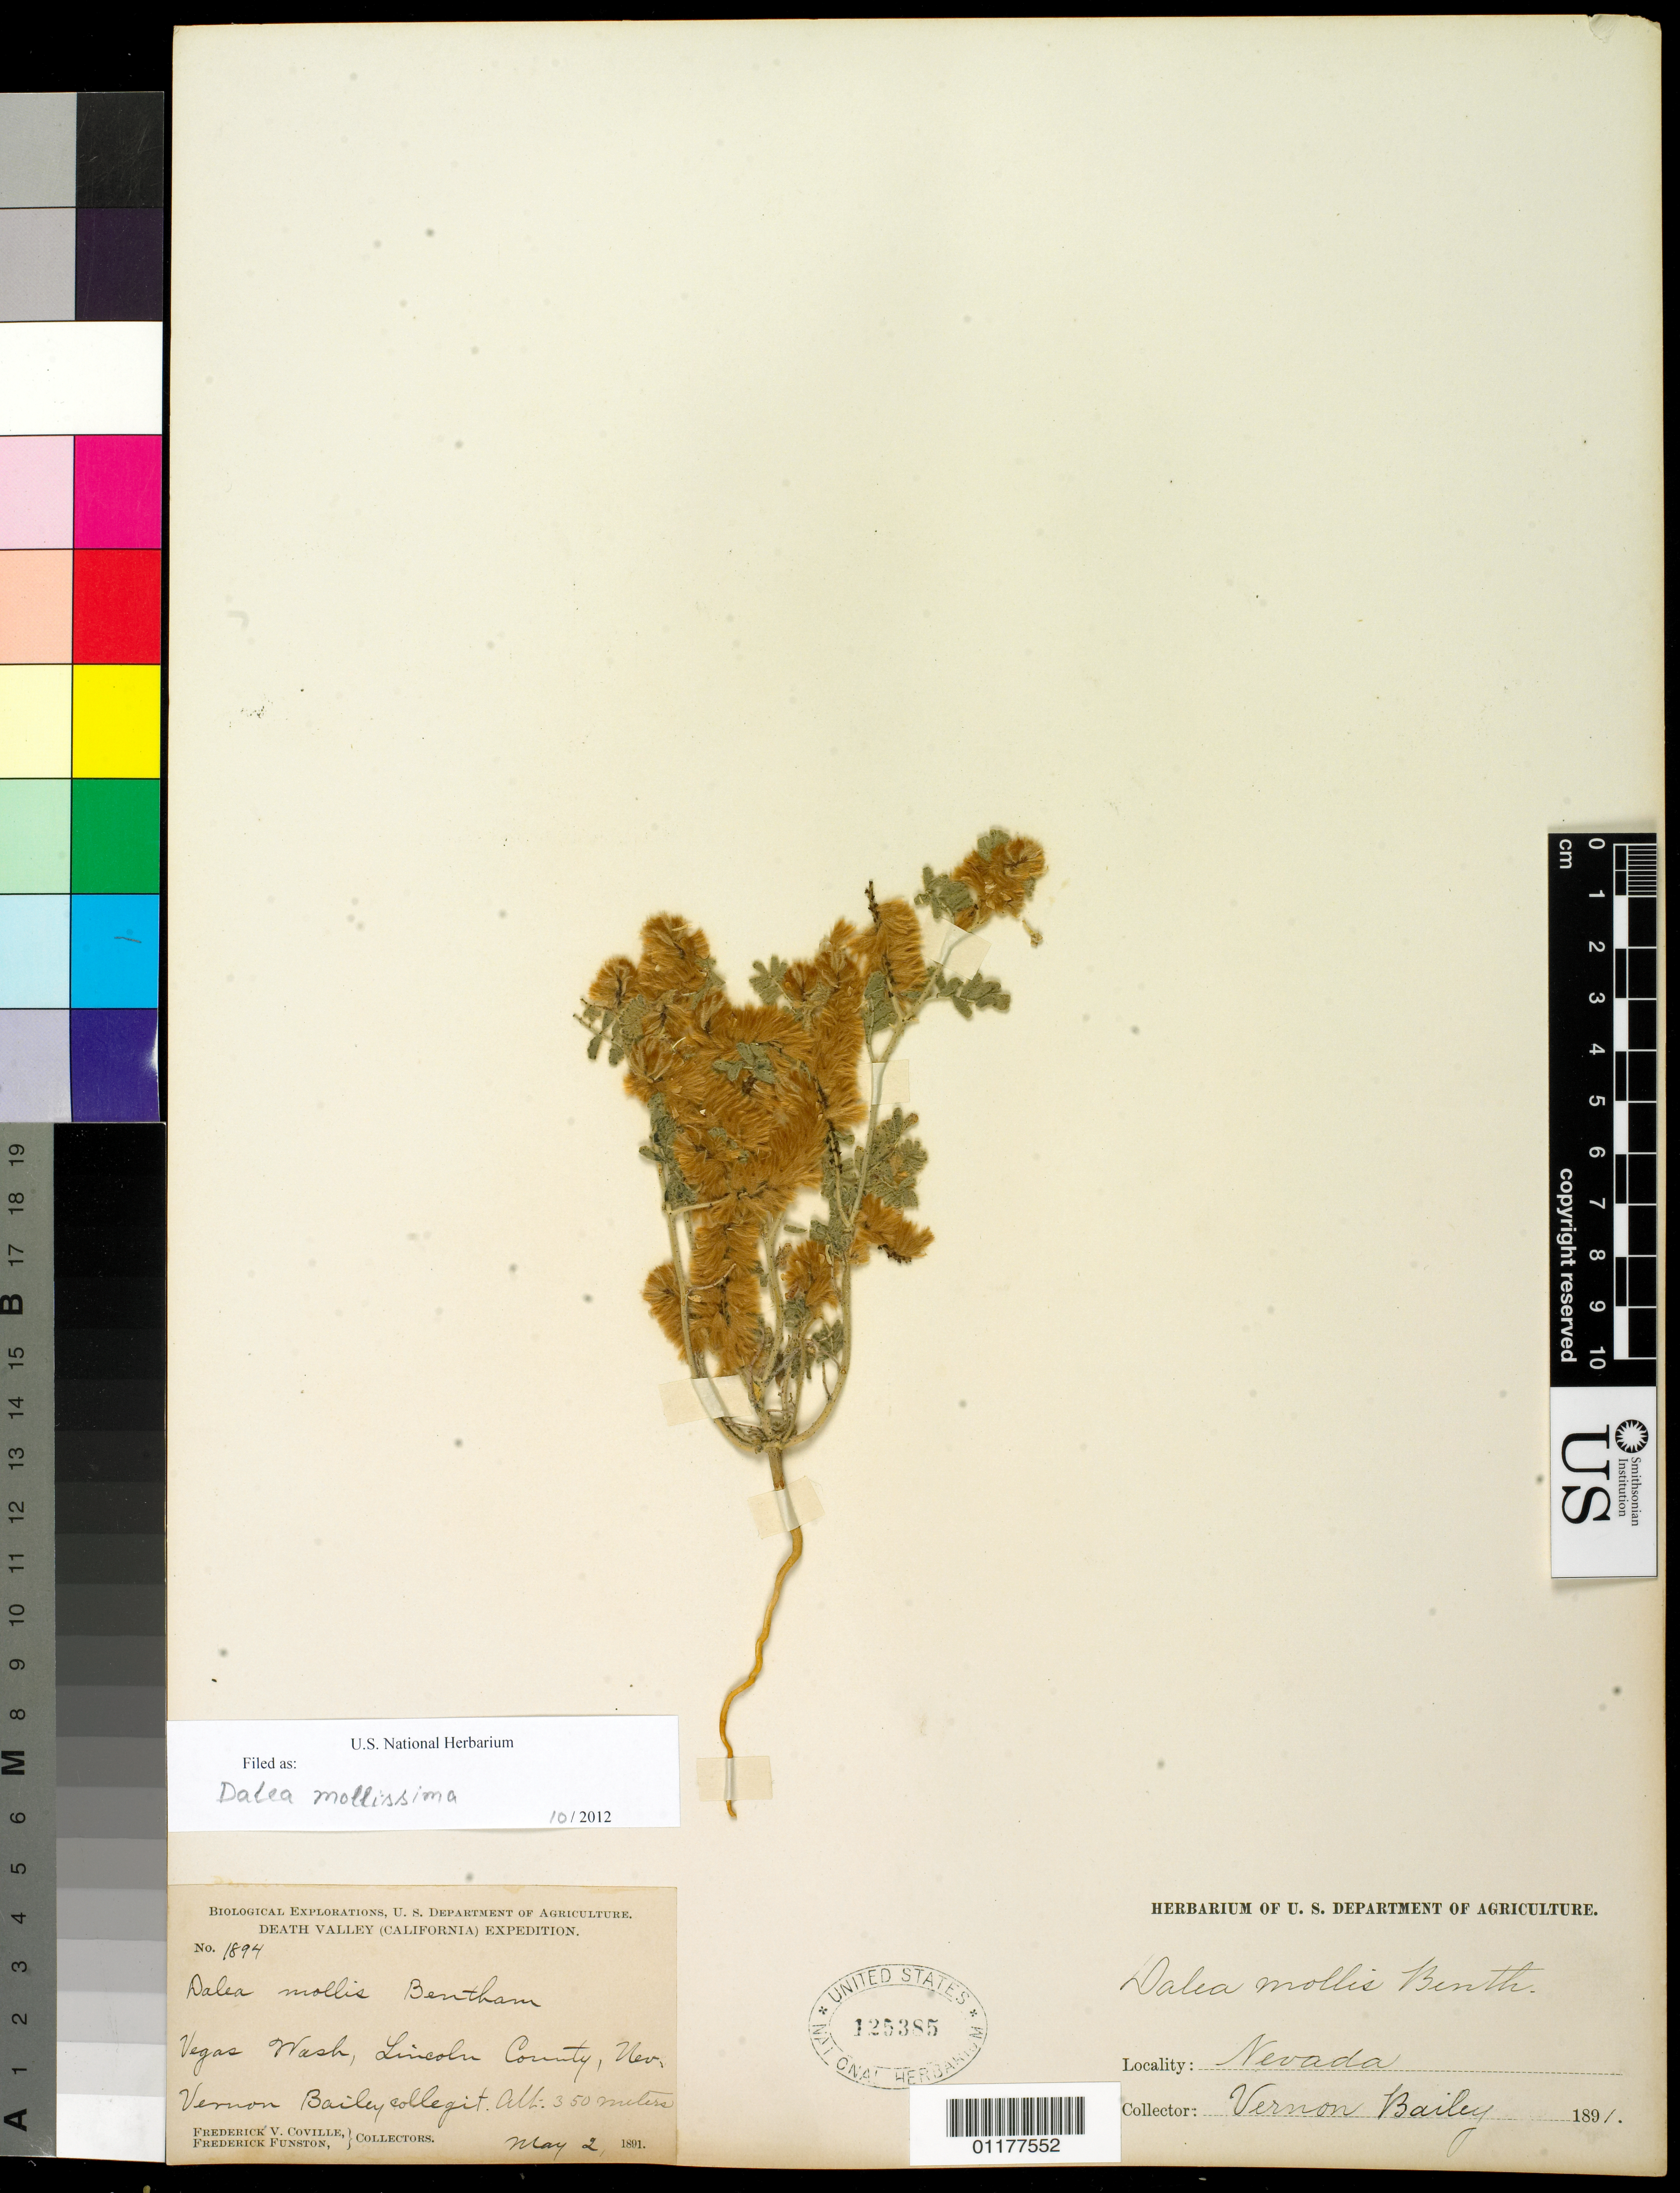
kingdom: Plantae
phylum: Tracheophyta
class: Magnoliopsida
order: Fabales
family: Fabaceae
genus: Dalea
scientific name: Dalea mollissima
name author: (Rydb.) Munz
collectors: V. O. Bailey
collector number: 1894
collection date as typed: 02 May 1891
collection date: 1891-05-02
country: United States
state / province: Nevada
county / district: Lincoln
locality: Vegas wash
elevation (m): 350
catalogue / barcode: US 125385